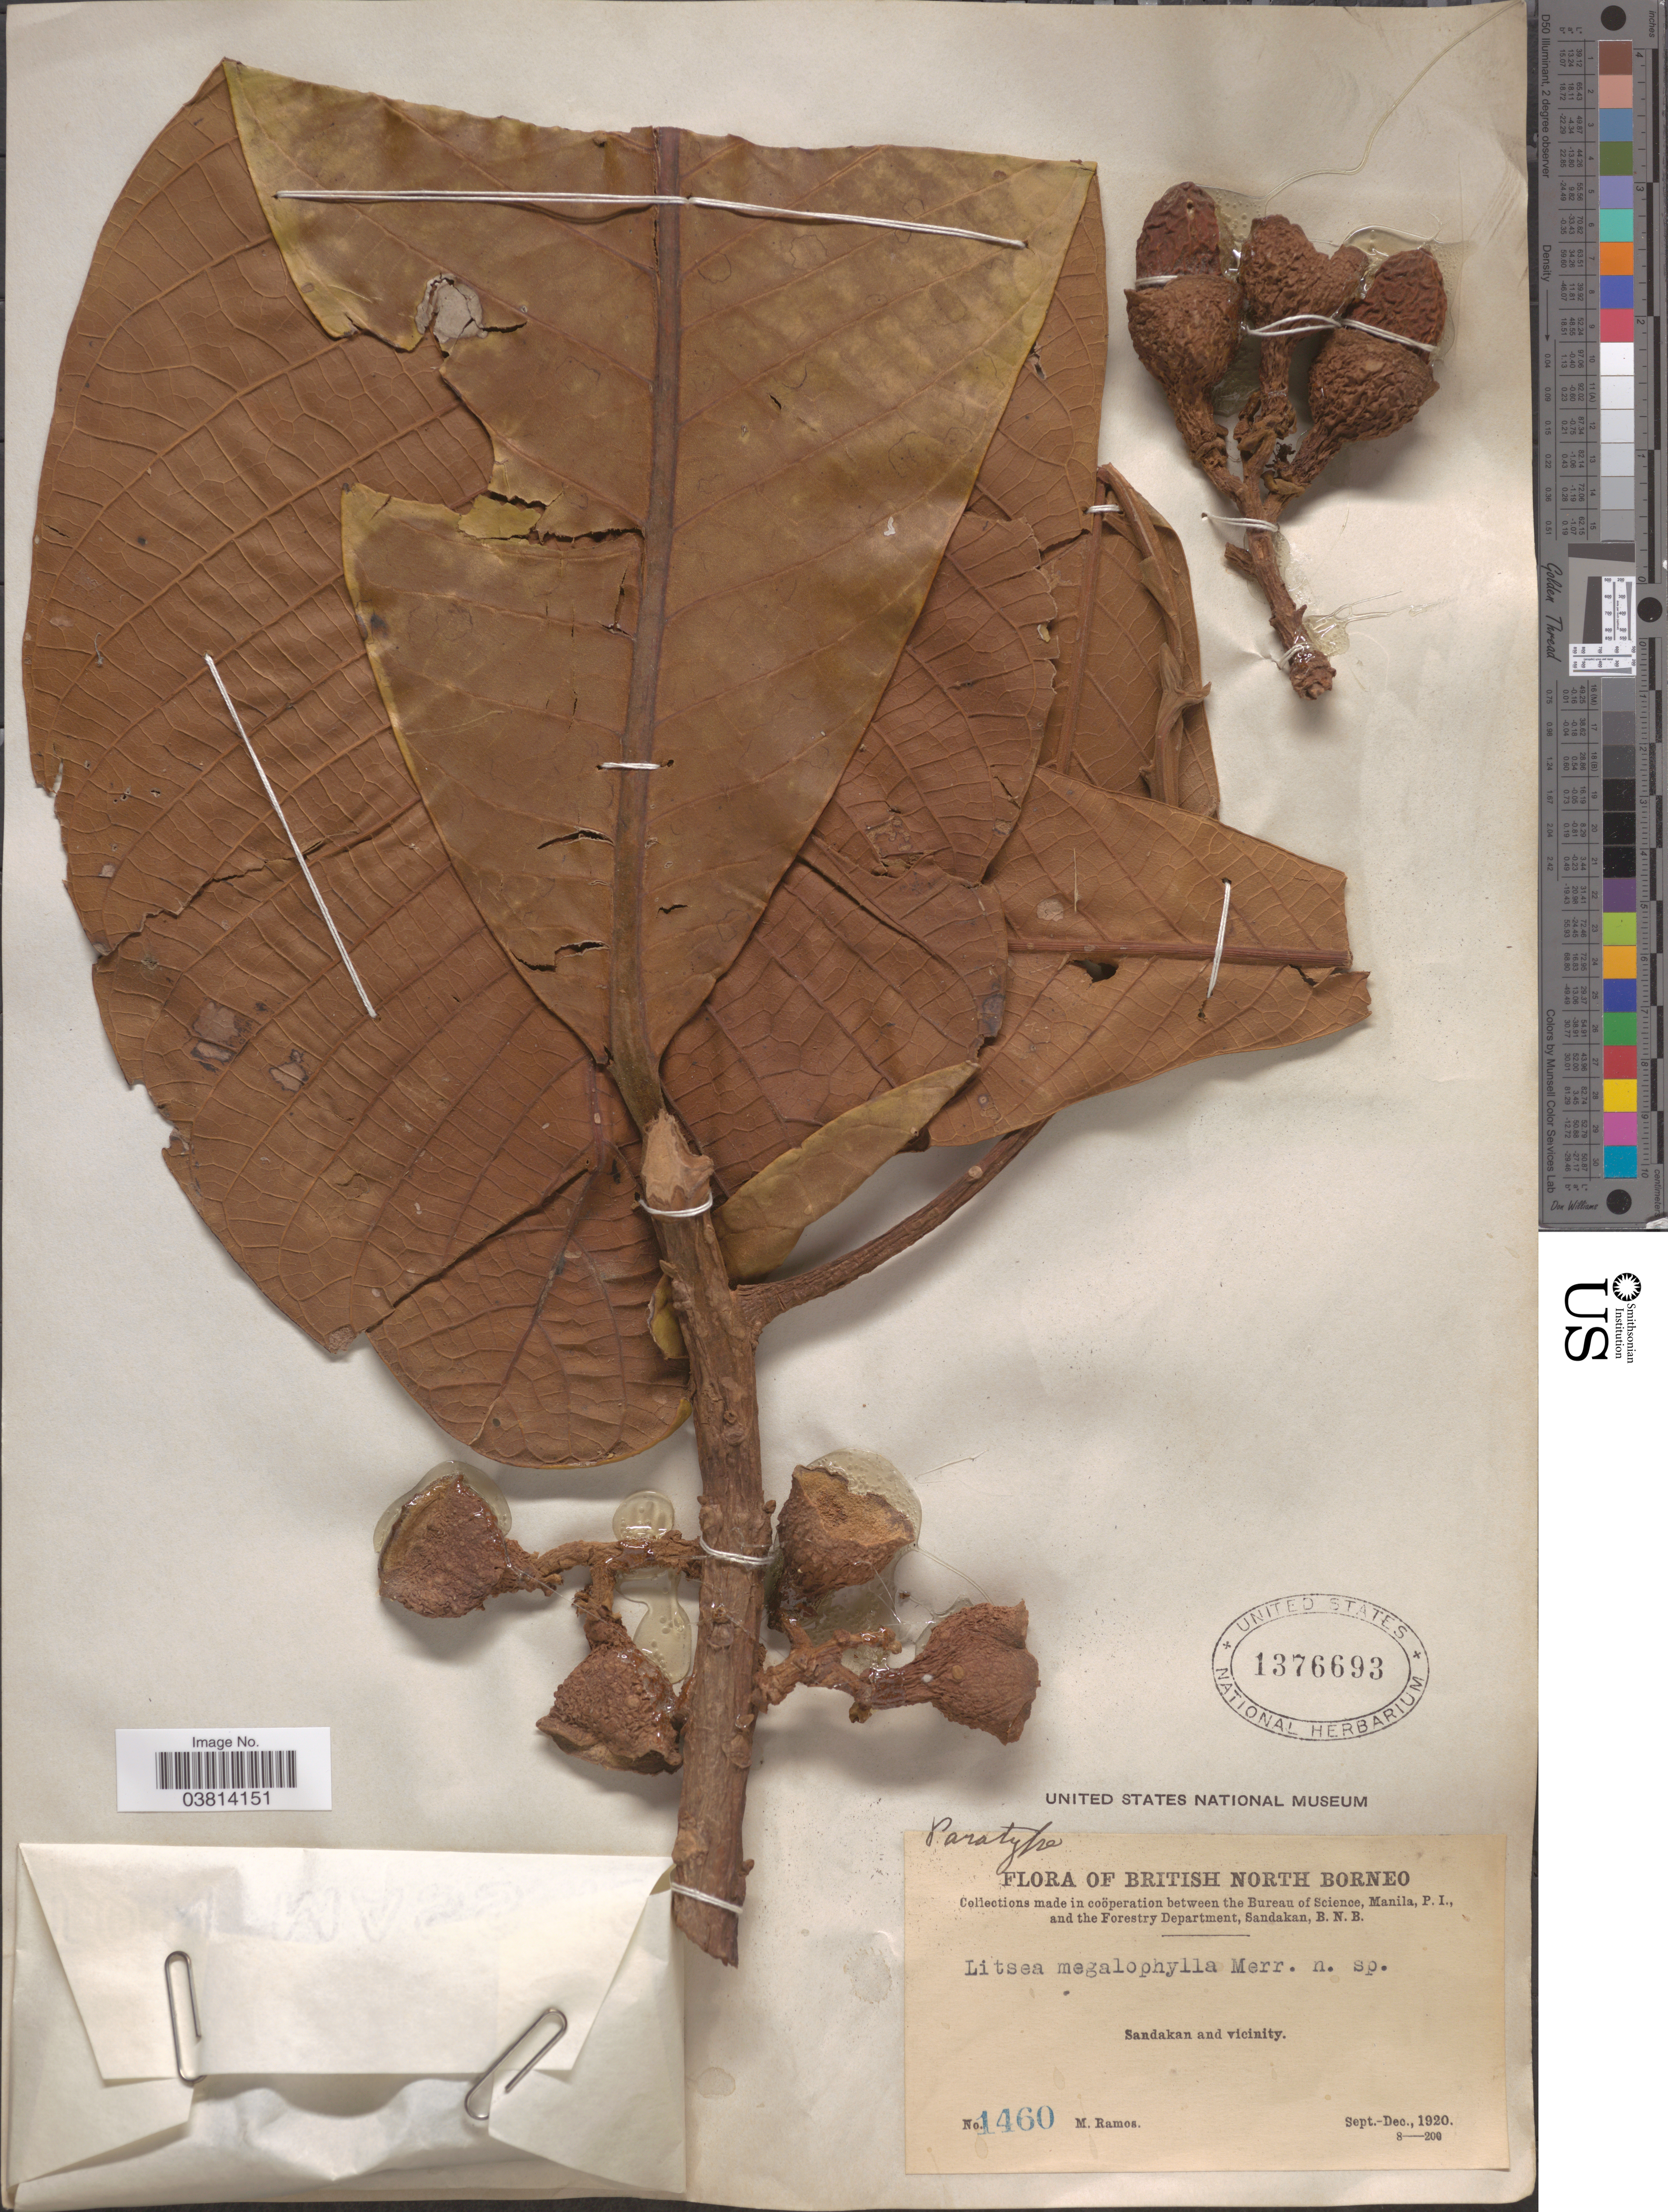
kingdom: Plantae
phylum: Tracheophyta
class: Magnoliopsida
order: Laurales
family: Lauraceae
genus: Litsea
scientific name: Litsea megalophylla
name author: Merr.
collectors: M. Ramos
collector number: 1460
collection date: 1920-09/1920-12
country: Malaysia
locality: British North Borneo. Sandakan and vicinity.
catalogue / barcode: US 1376693